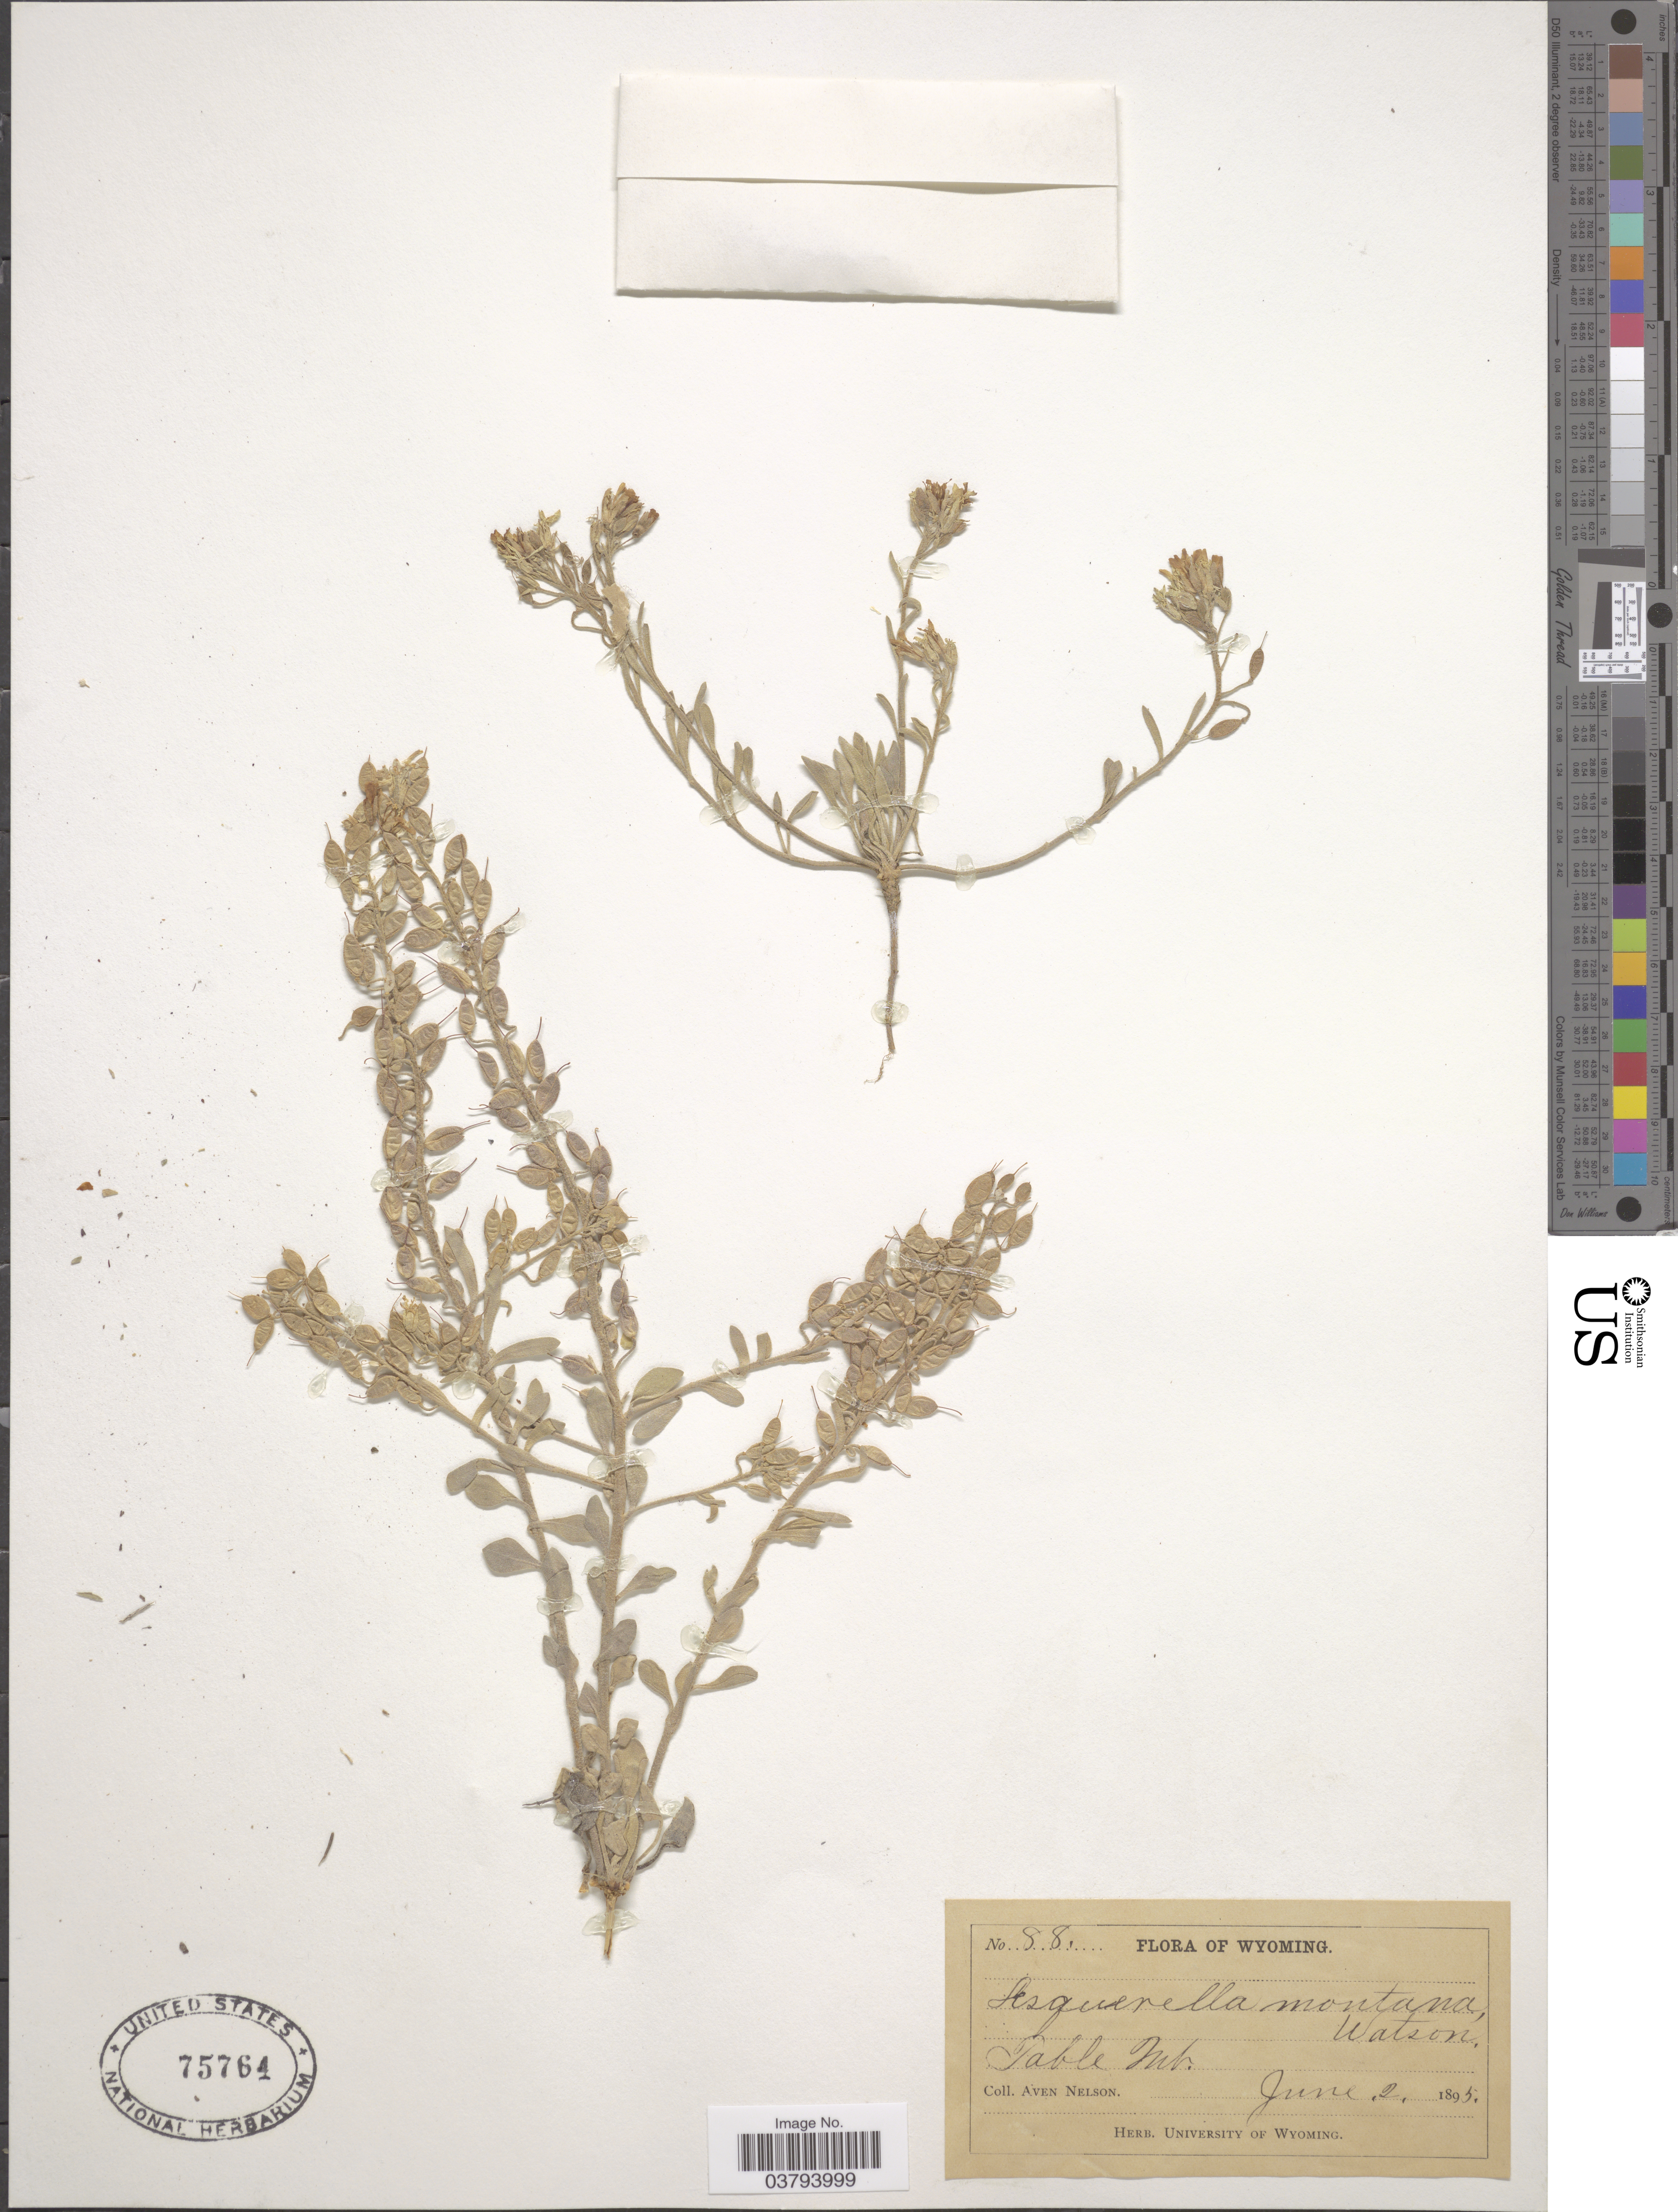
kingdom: Plantae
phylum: Tracheophyta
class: Magnoliopsida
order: Brassicales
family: Brassicaceae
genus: Lesquerella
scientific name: Lesquerella montana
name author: (A. Gray) S. Watson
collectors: A. Nelson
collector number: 88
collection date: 1895-06-02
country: United States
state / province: Wyoming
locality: Table Mt.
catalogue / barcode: US 75764